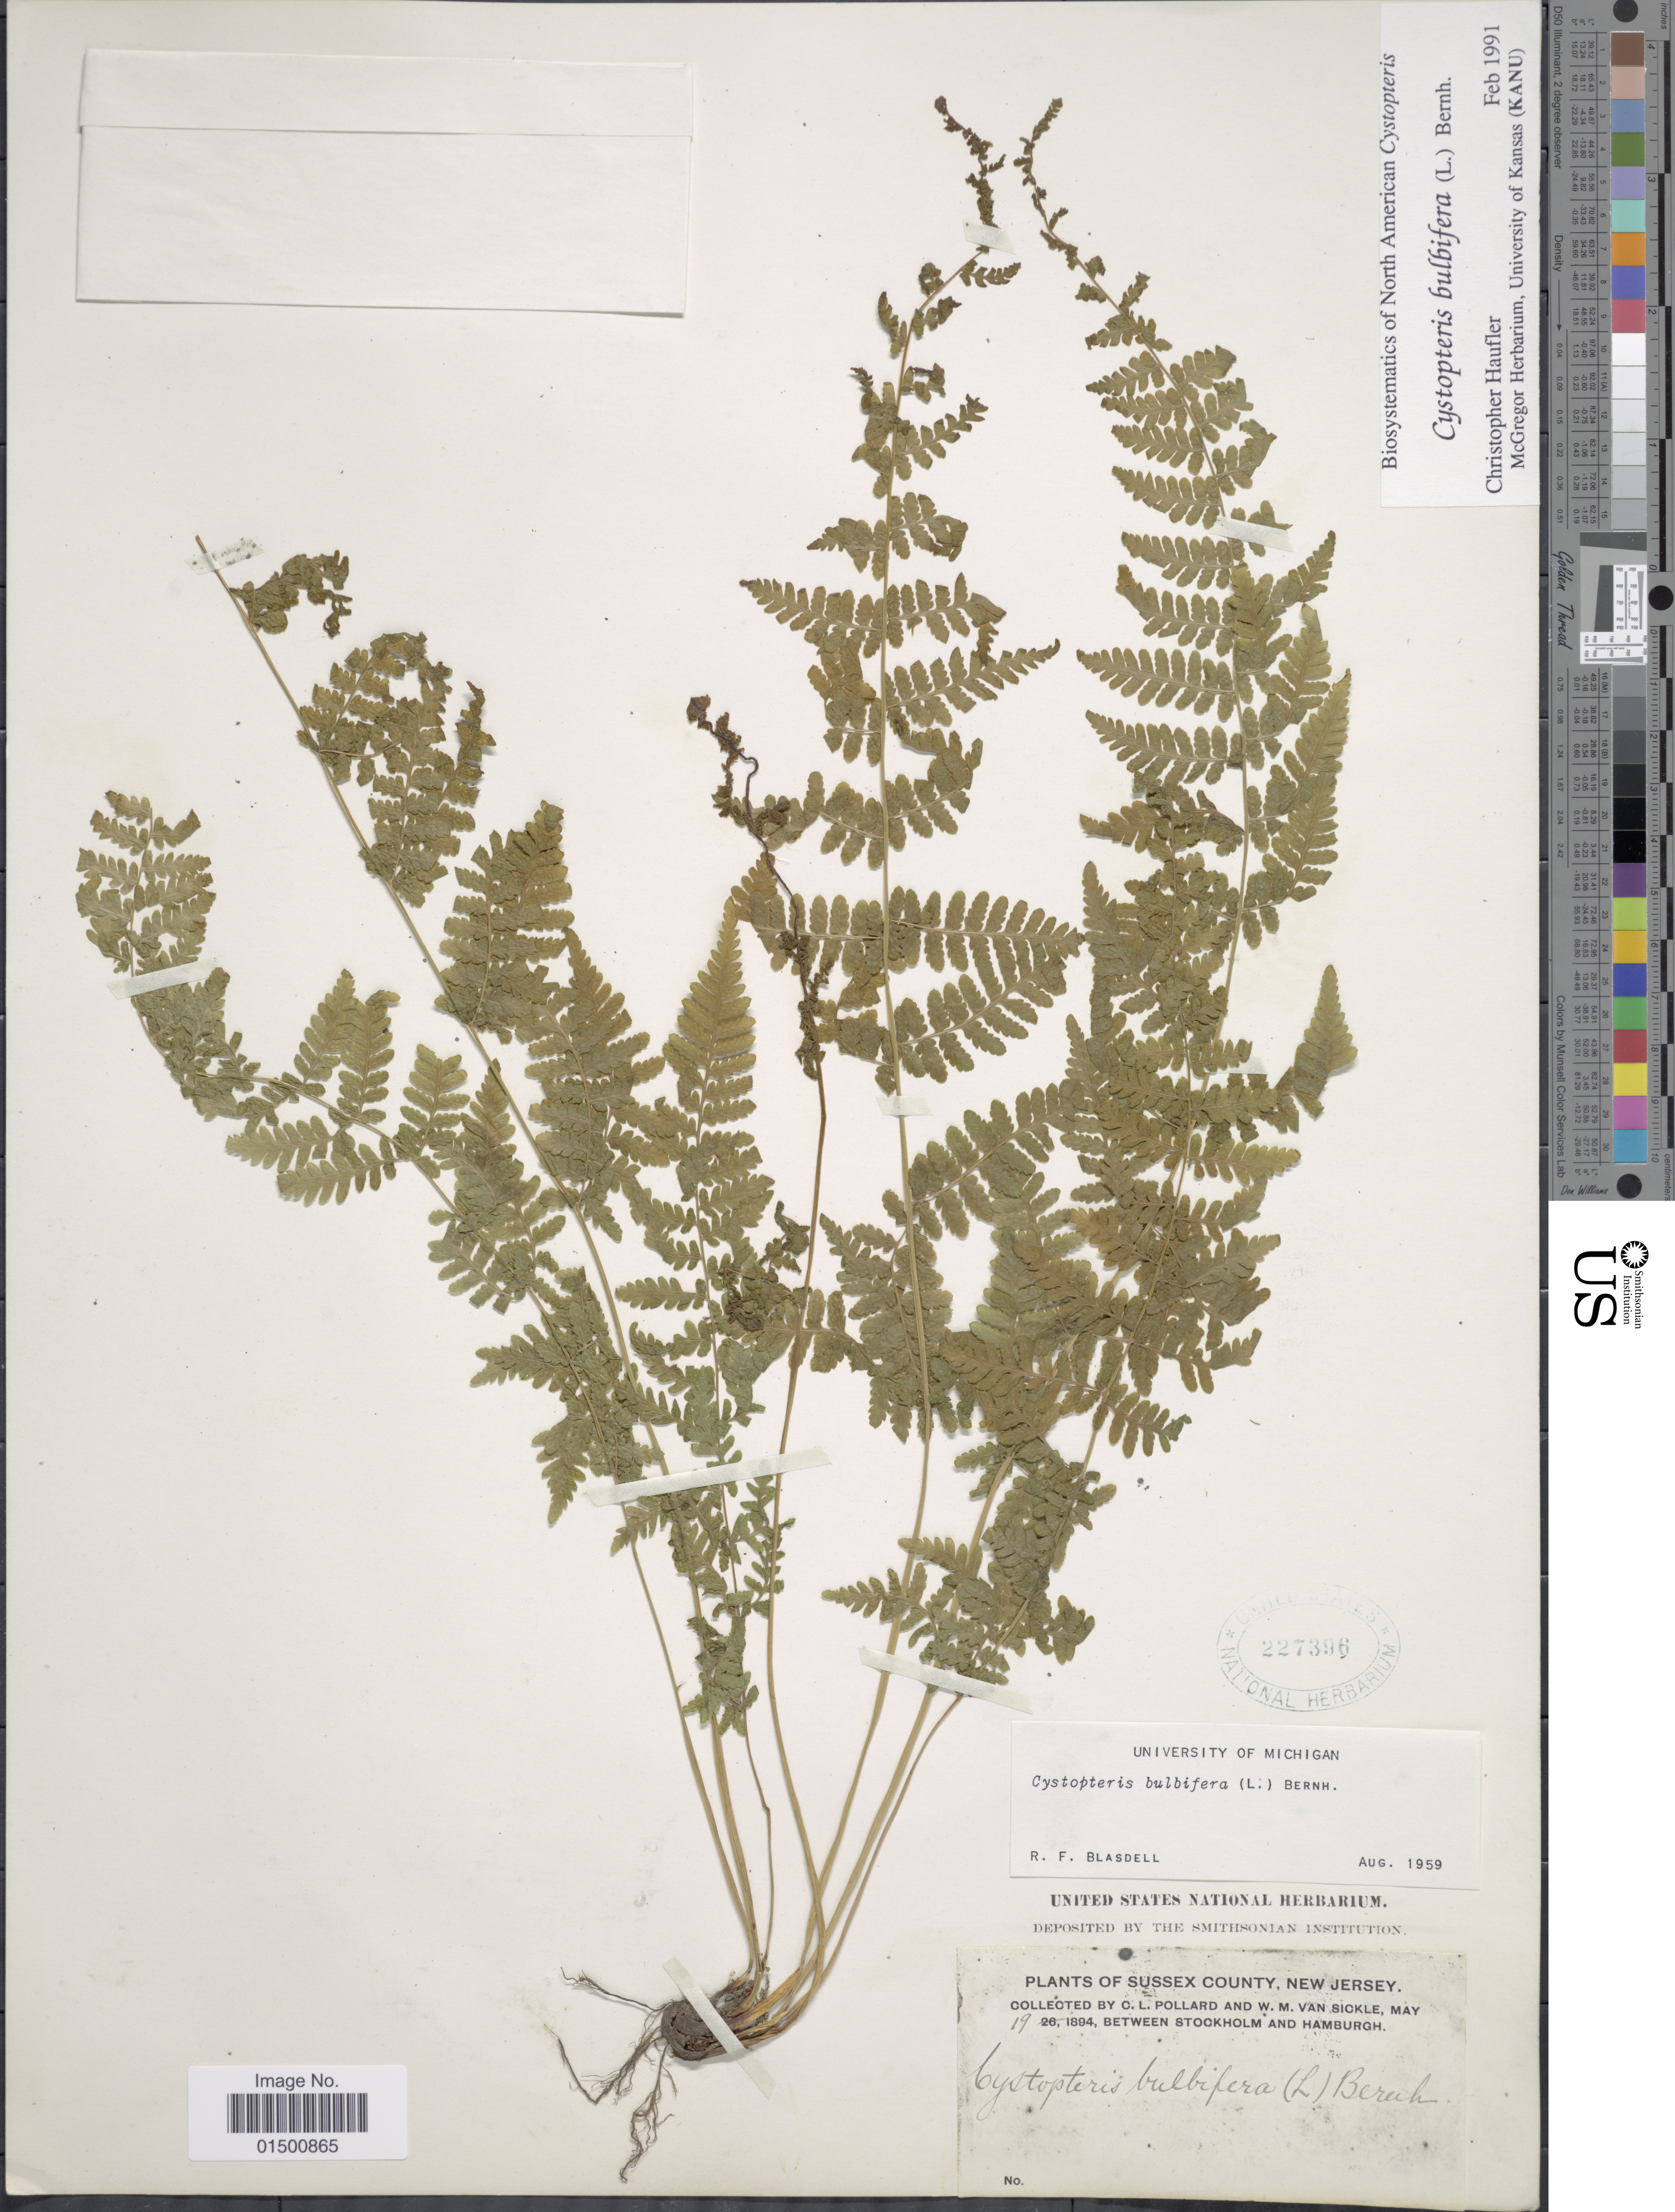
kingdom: Plantae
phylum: Tracheophyta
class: Polypodiopsida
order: Polypodiales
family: Cystopteridaceae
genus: Cystopteris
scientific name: Cystopteris bulbifera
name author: (L.) Bernh.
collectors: C. L. Pollard & W. M. Van Sickle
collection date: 1894-05-19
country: United States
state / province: New Jersey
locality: Sussex County, between Stockholm and Hamburgh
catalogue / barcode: US 227396